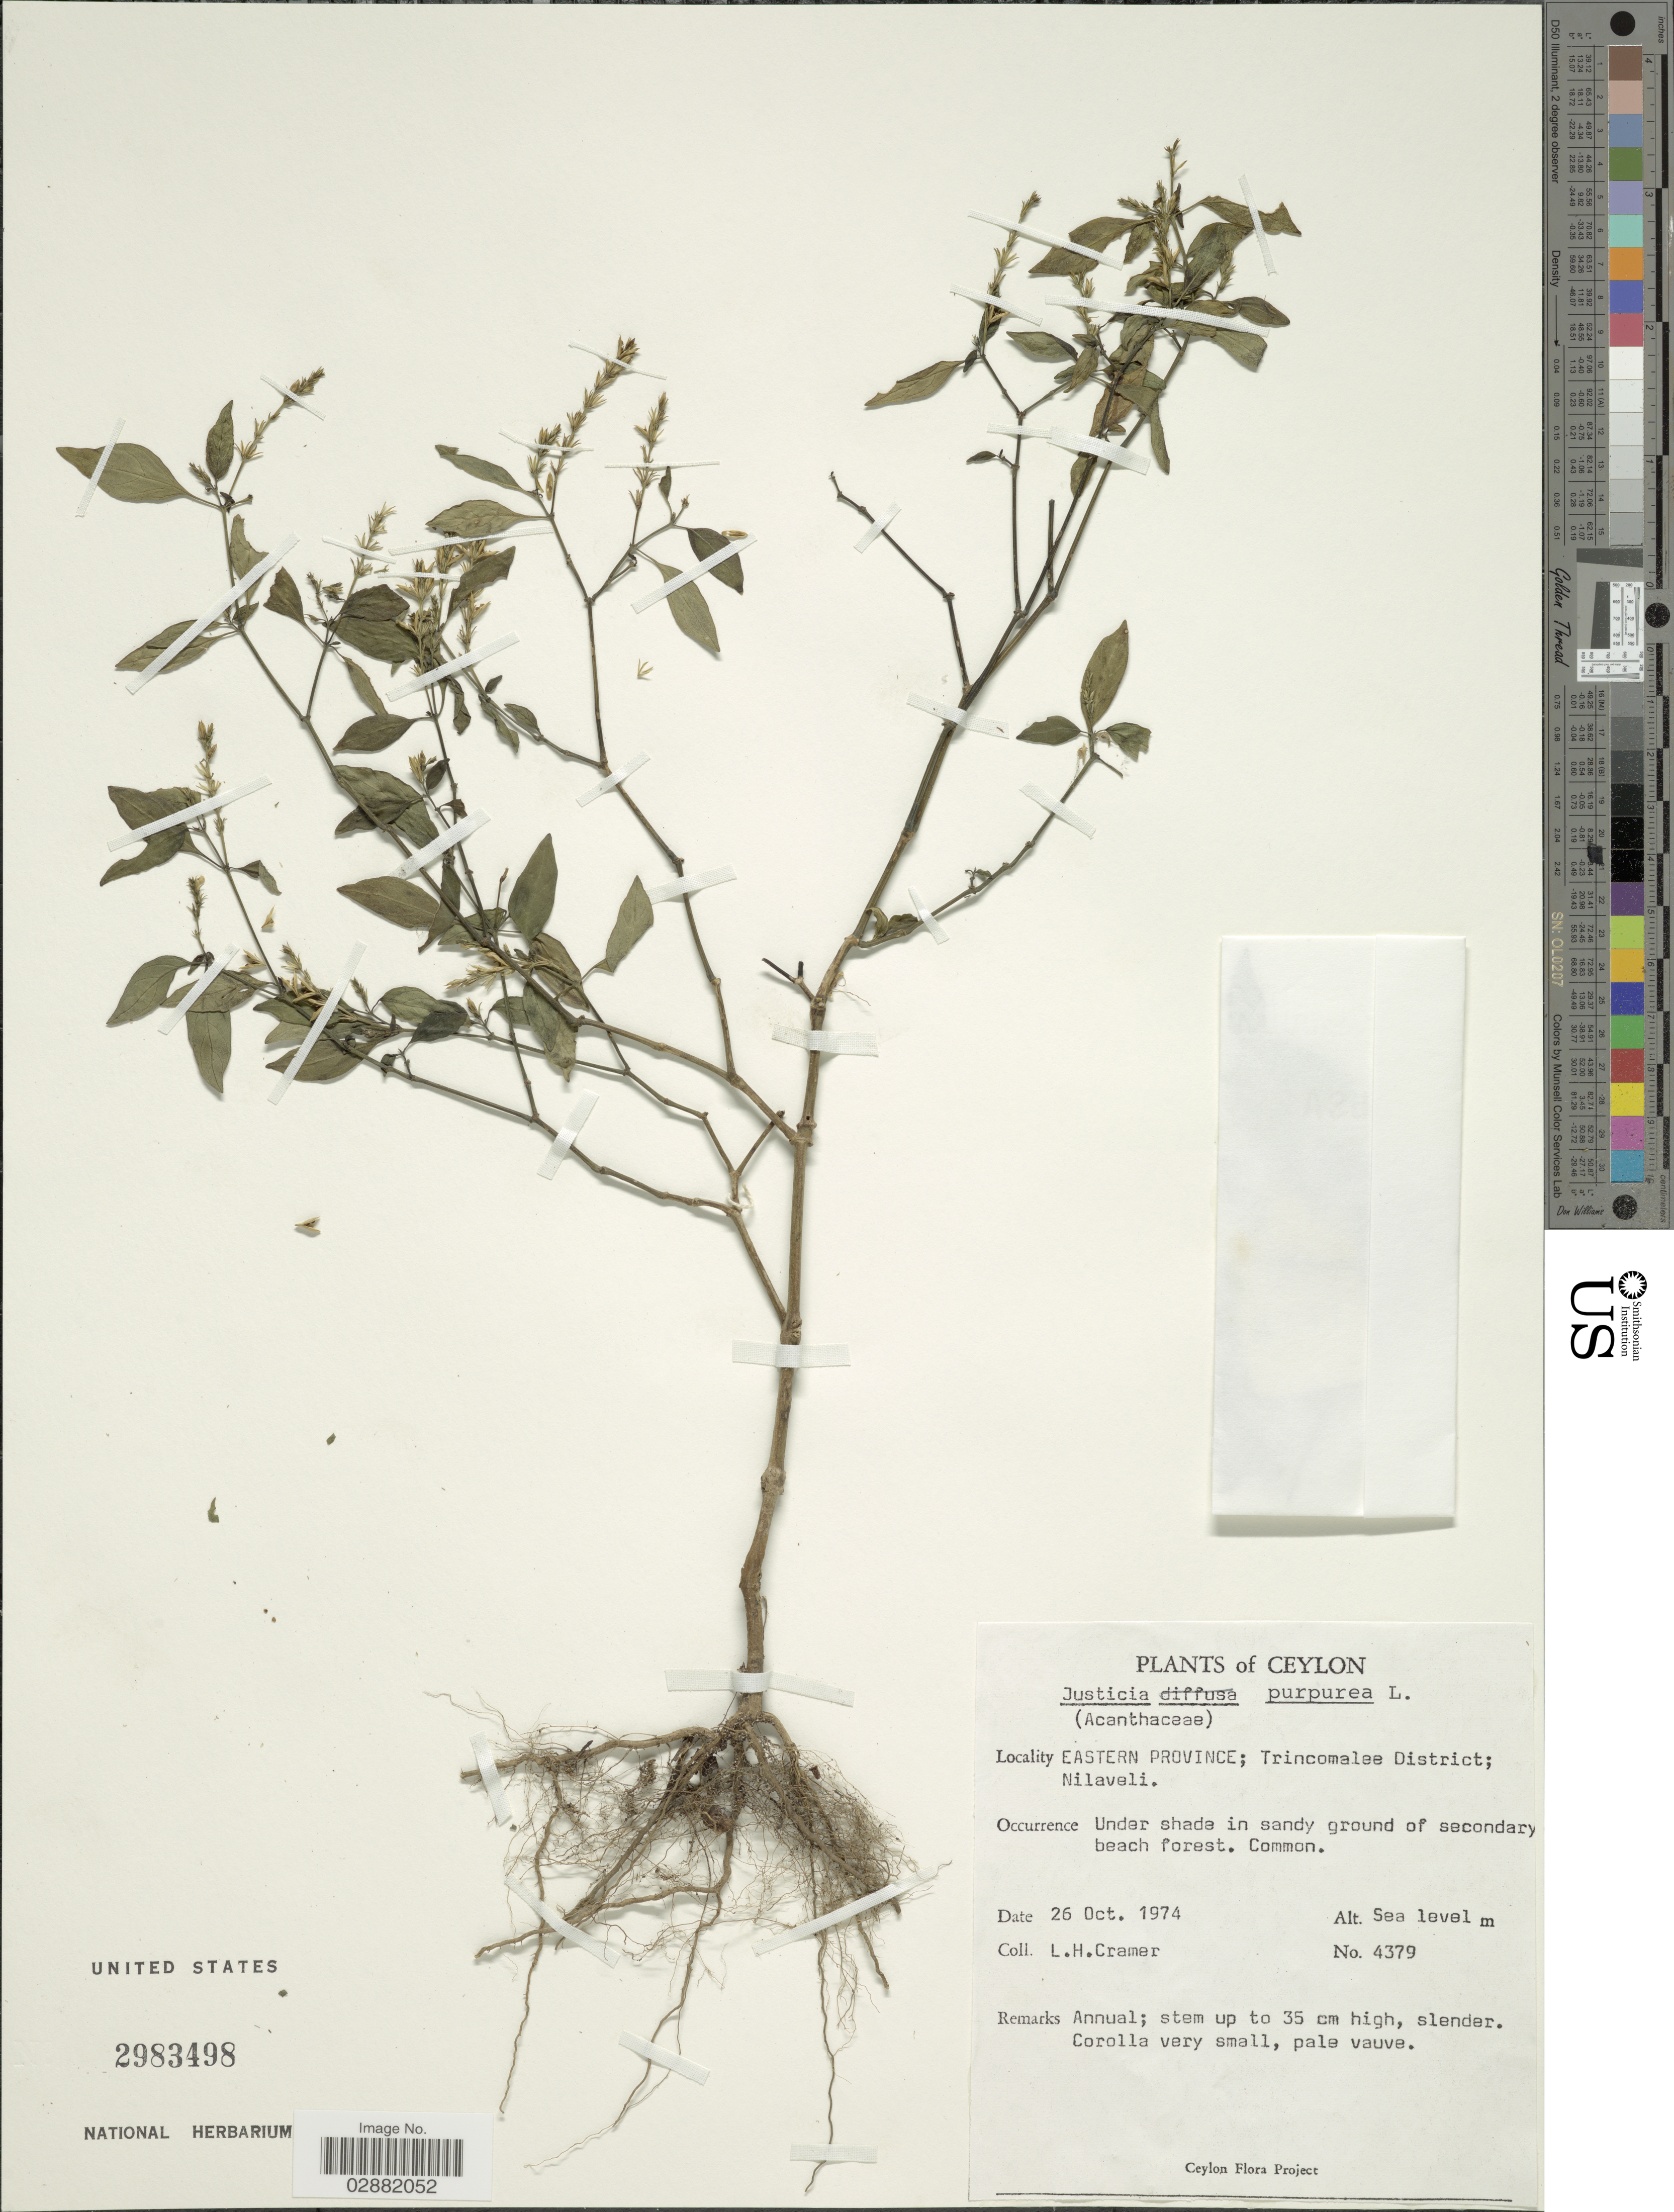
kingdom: Plantae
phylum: Tracheophyta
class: Magnoliopsida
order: Lamiales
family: Acanthaceae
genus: Justicia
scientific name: Justicia purpurea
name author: L.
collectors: L. H. Cramer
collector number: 4379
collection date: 1974-10-26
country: Sri Lanka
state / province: Eastern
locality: Ceylon, Trincomalee District, Nilaveli.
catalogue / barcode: US 2983498